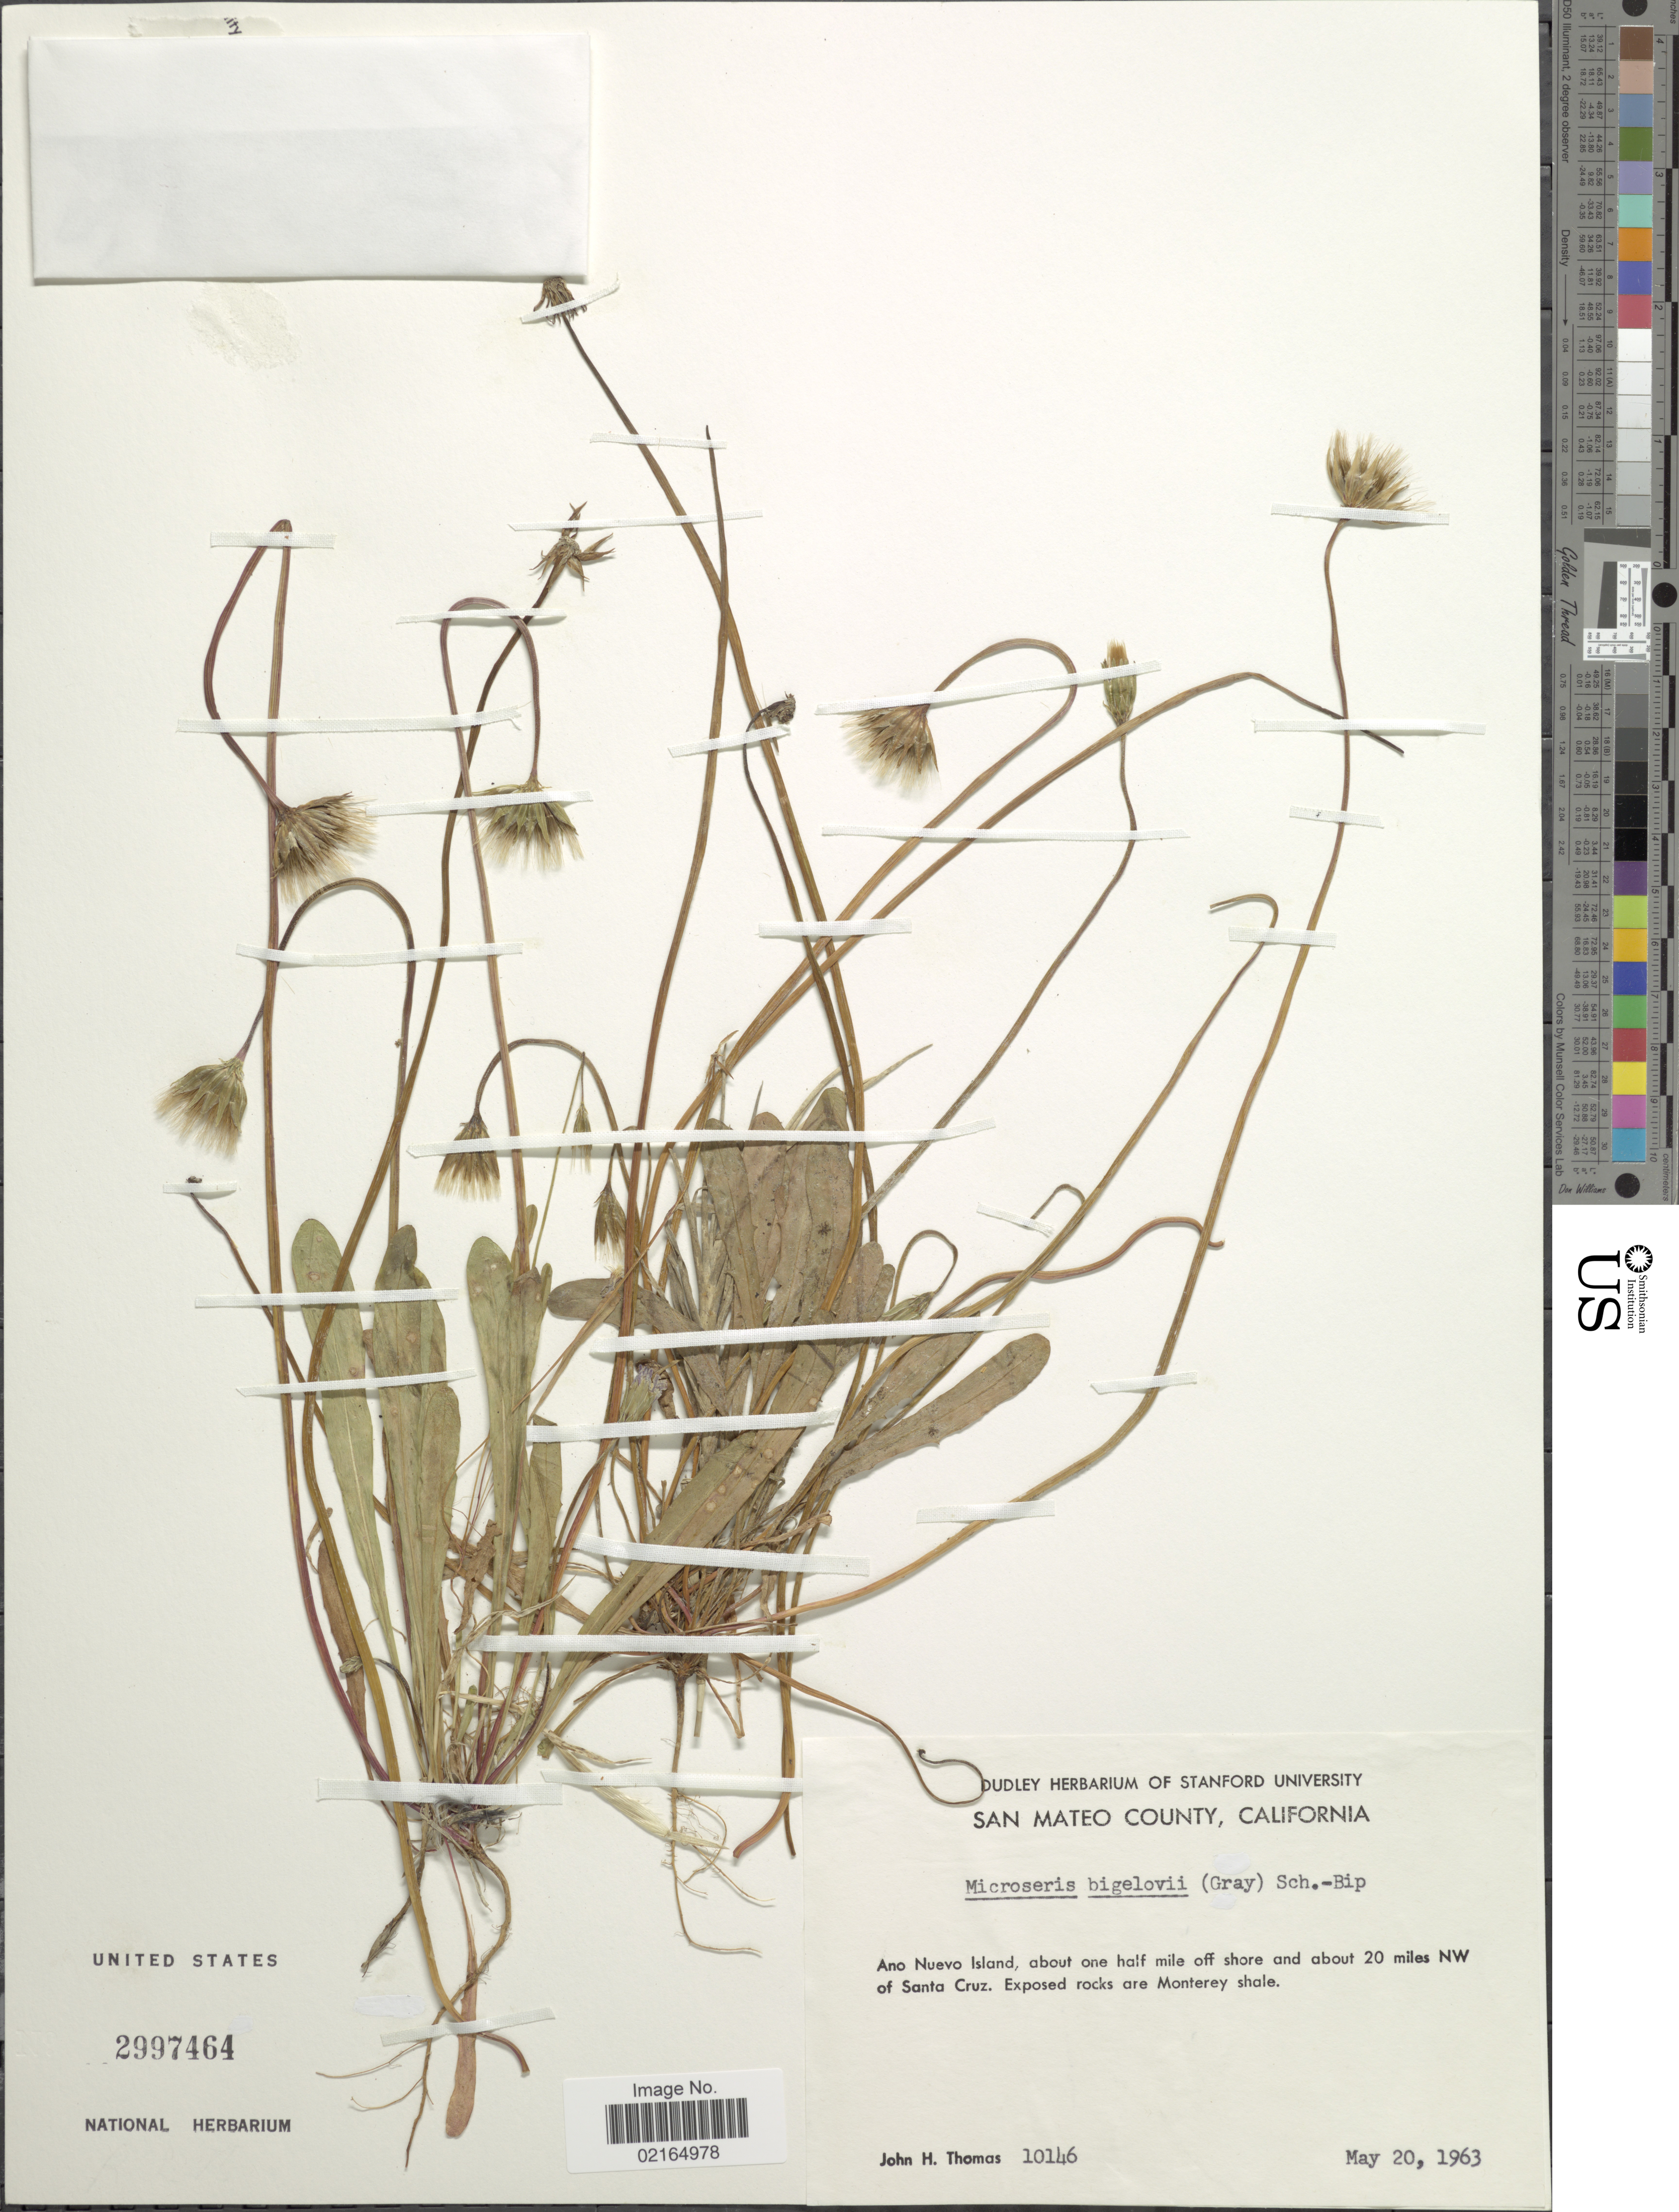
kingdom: Plantae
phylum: Tracheophyta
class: Magnoliopsida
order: Asterales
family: Asteraceae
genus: Microseris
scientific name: Microseris bigelovii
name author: (A. Gray) Sch. Bip.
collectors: J. H. Thomas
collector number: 10146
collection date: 1963-05-20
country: United States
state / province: California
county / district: San Mateo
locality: San Mateo County, Ano Nuevo Island, about one half mile off shore and about 20 miles NW of Santa Cruz.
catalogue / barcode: US 2997464